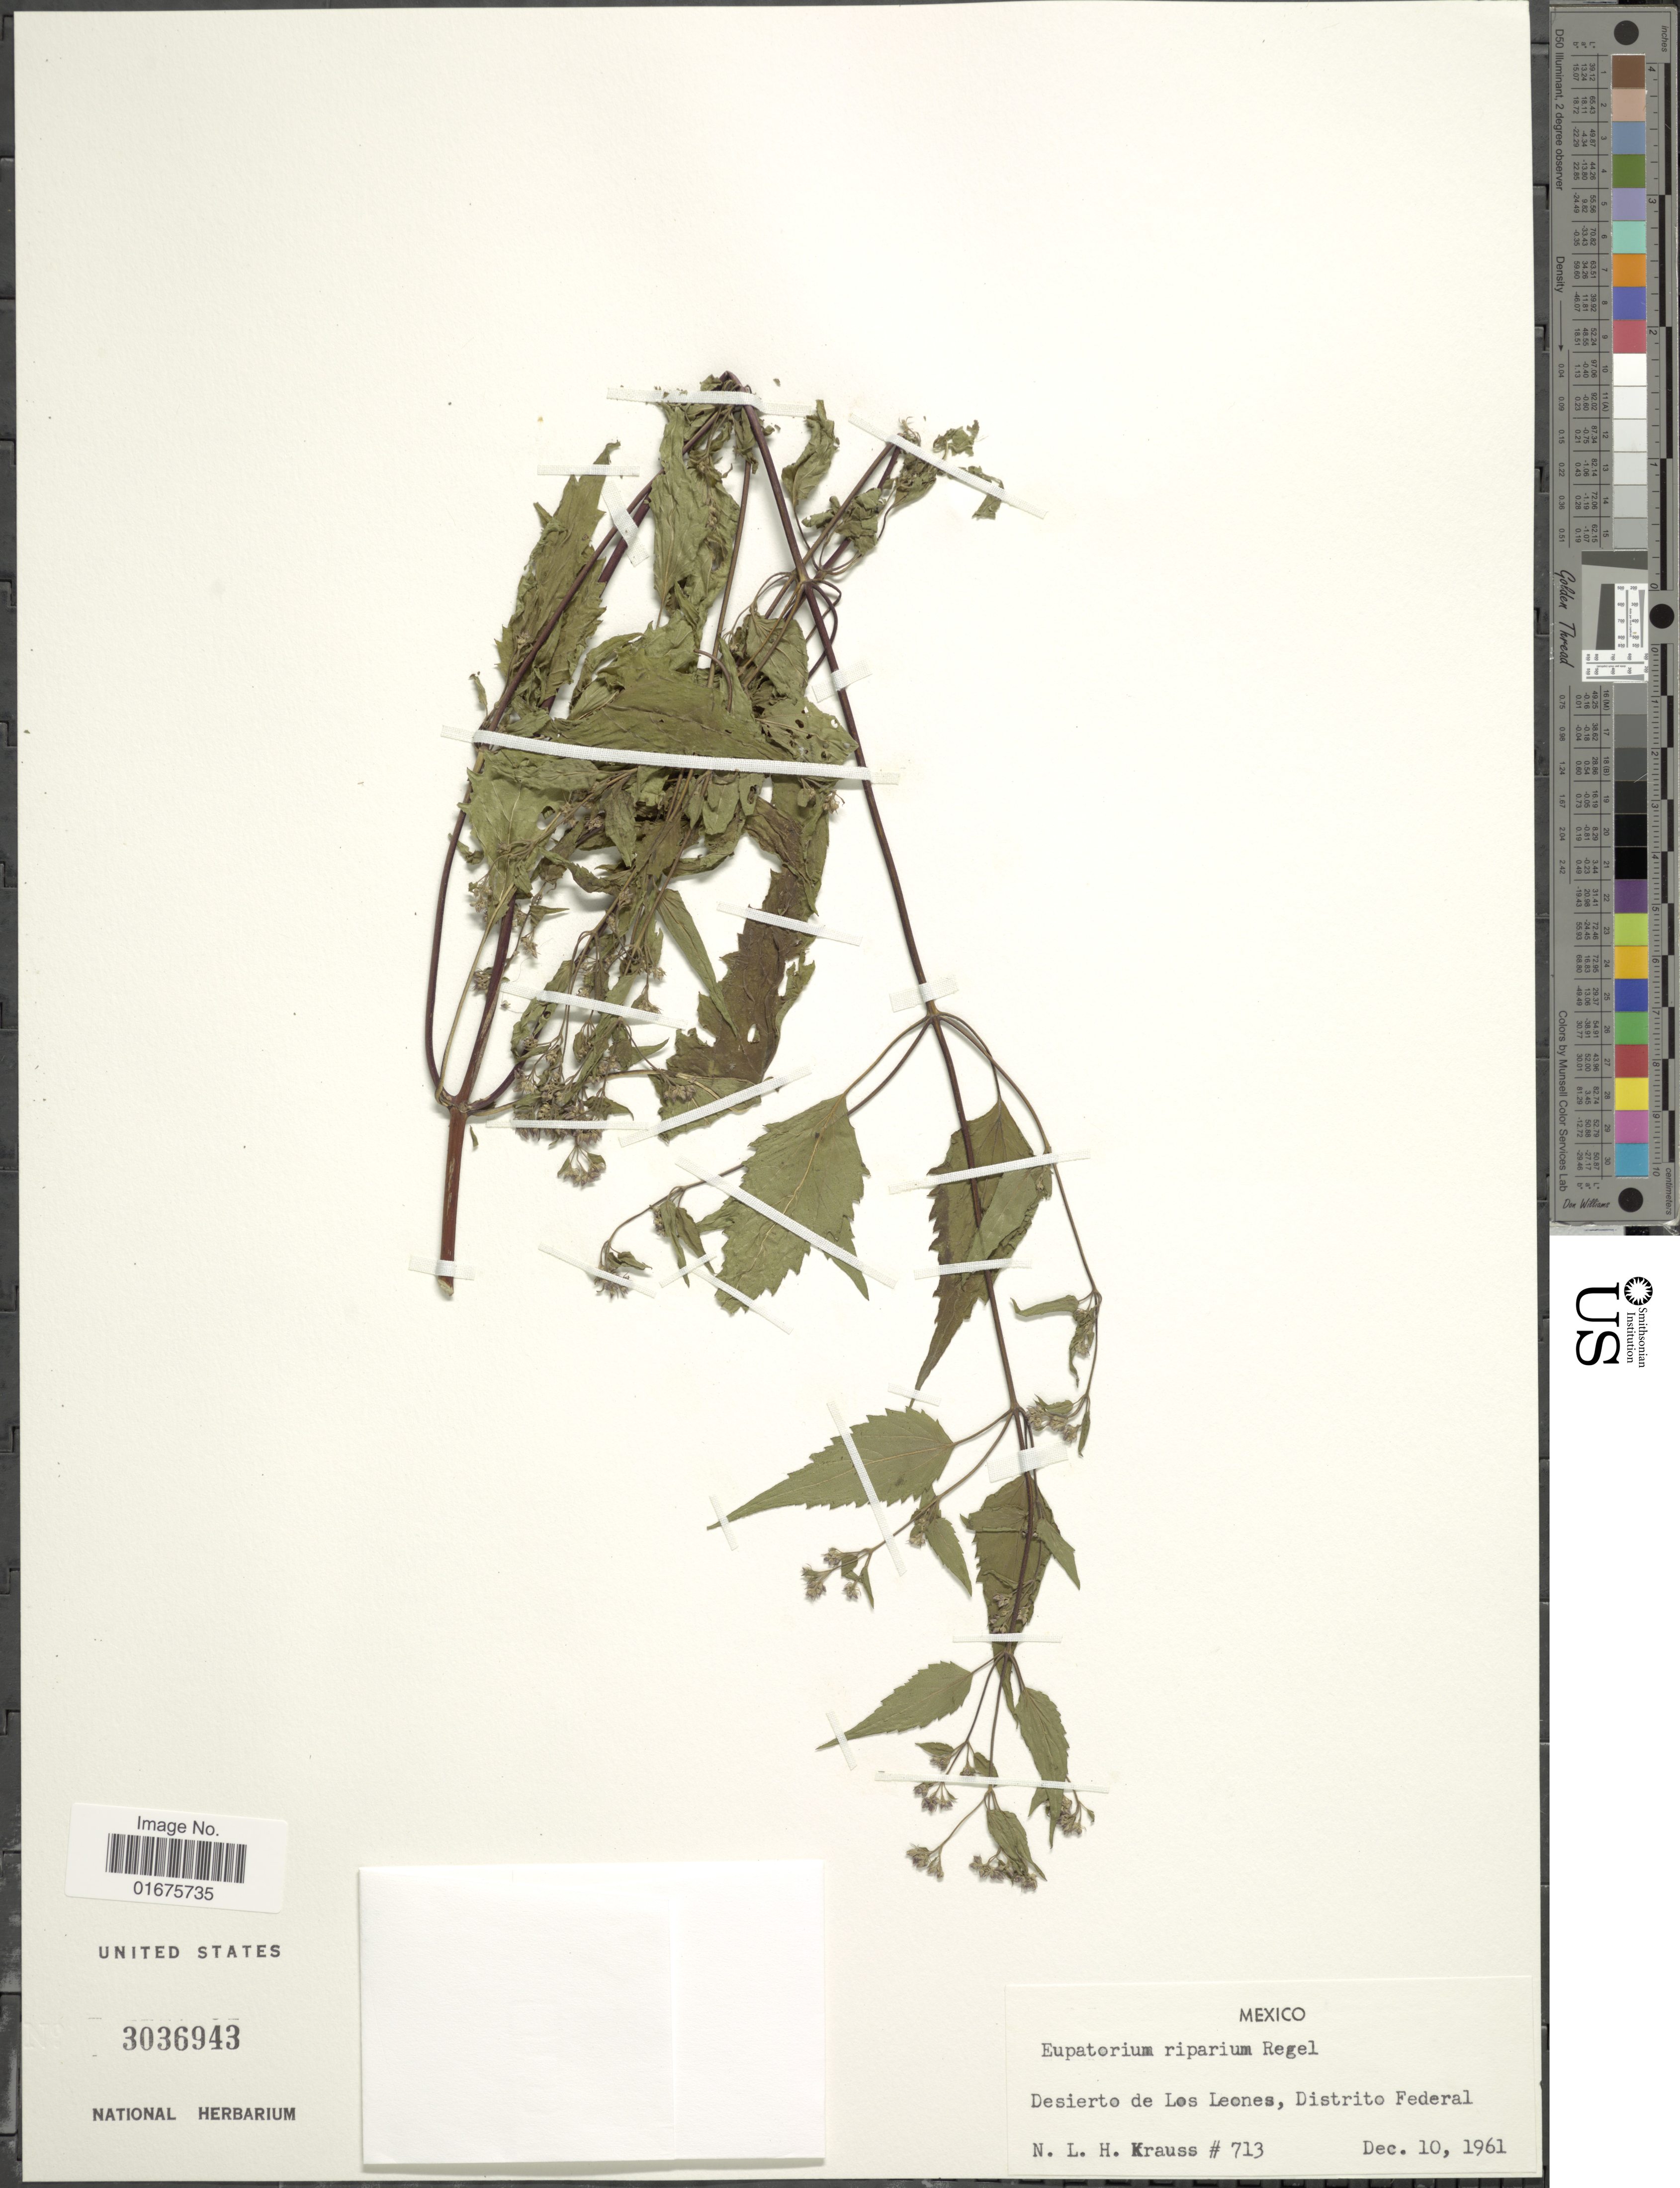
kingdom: Plantae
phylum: Tracheophyta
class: Magnoliopsida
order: Asterales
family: Asteraceae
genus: Ageratina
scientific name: Ageratina enixa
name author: (B.L. Rob.) R.M. King & H. Rob.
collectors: N. Krauss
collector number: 713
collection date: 1961-12-10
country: Mexico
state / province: Distrito Federal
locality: Desierto de Los Leones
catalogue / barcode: US 3036943